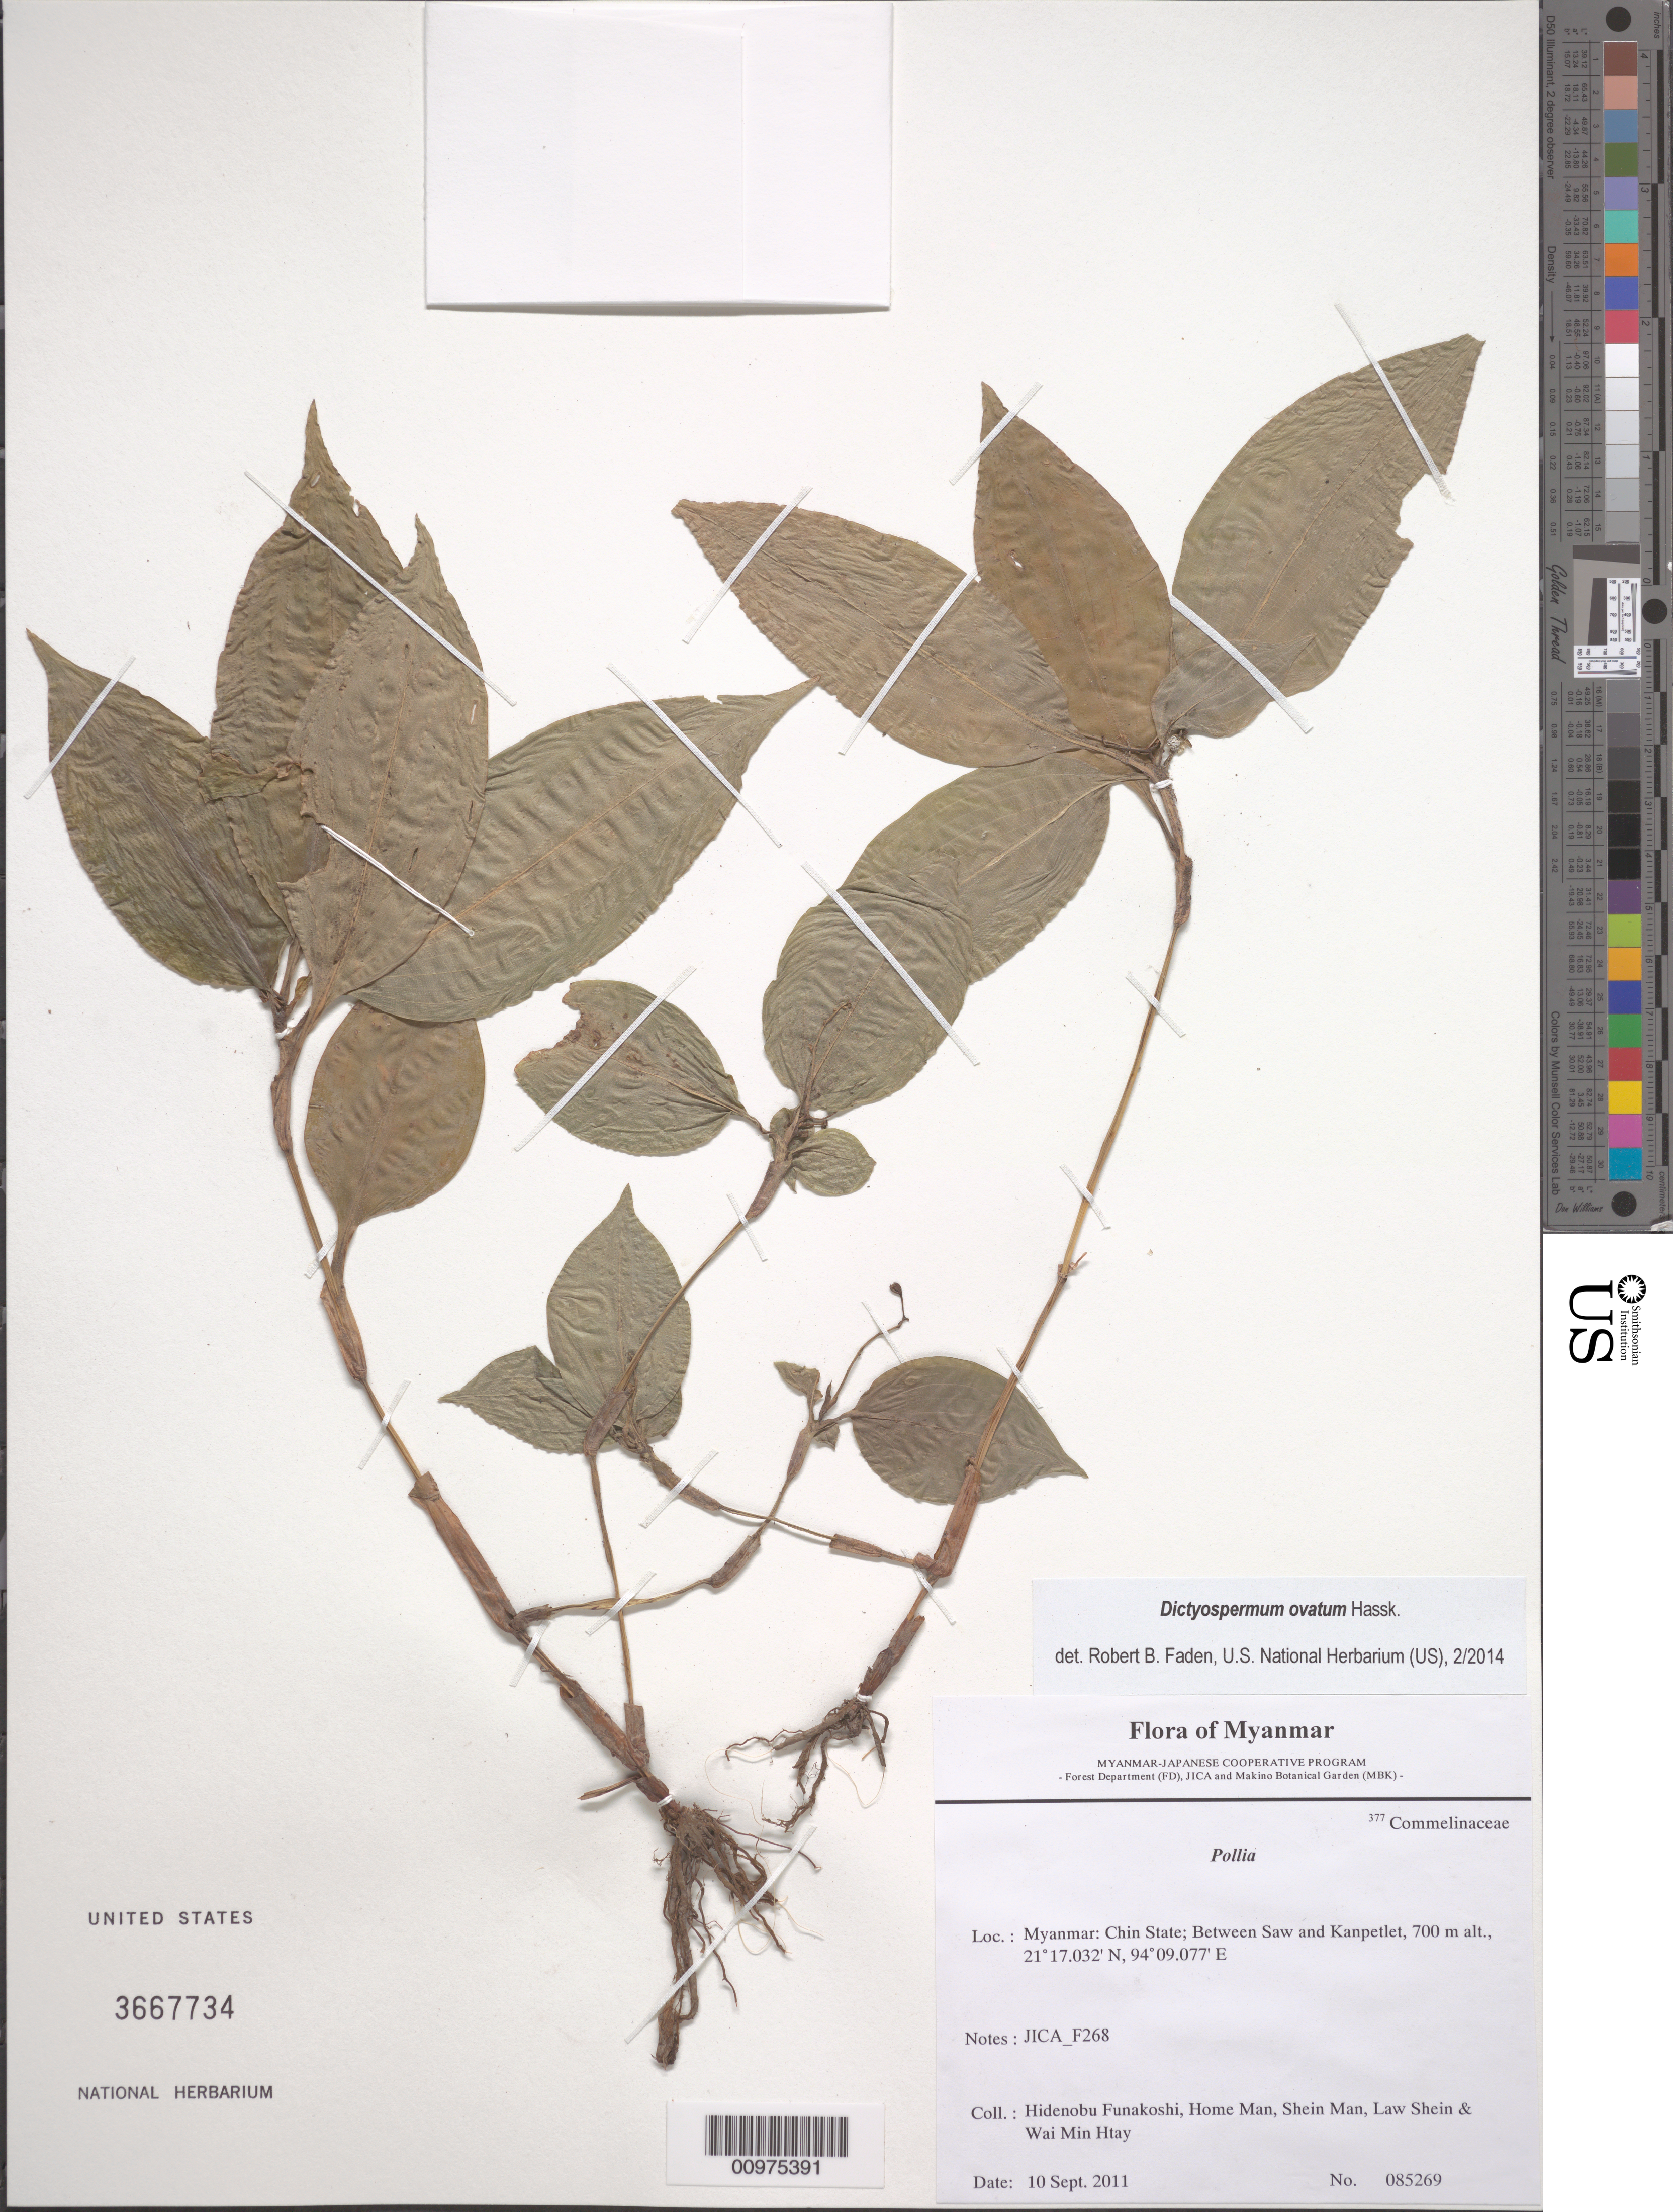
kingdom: Plantae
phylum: Tracheophyta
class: Liliopsida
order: Commelinales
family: Commelinaceae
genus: Dictyospermum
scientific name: Dictyospermum ovatum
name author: Hassk.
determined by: Faden, Robert B., (US), Smithsonian Institution - National Museum of Natural History (UNITED STATES)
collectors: H. Funakoshi et al.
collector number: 085269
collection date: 2011-09-10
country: Myanmar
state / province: Chin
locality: Between Saw and Kanpetlet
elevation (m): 700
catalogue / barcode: US 3667734